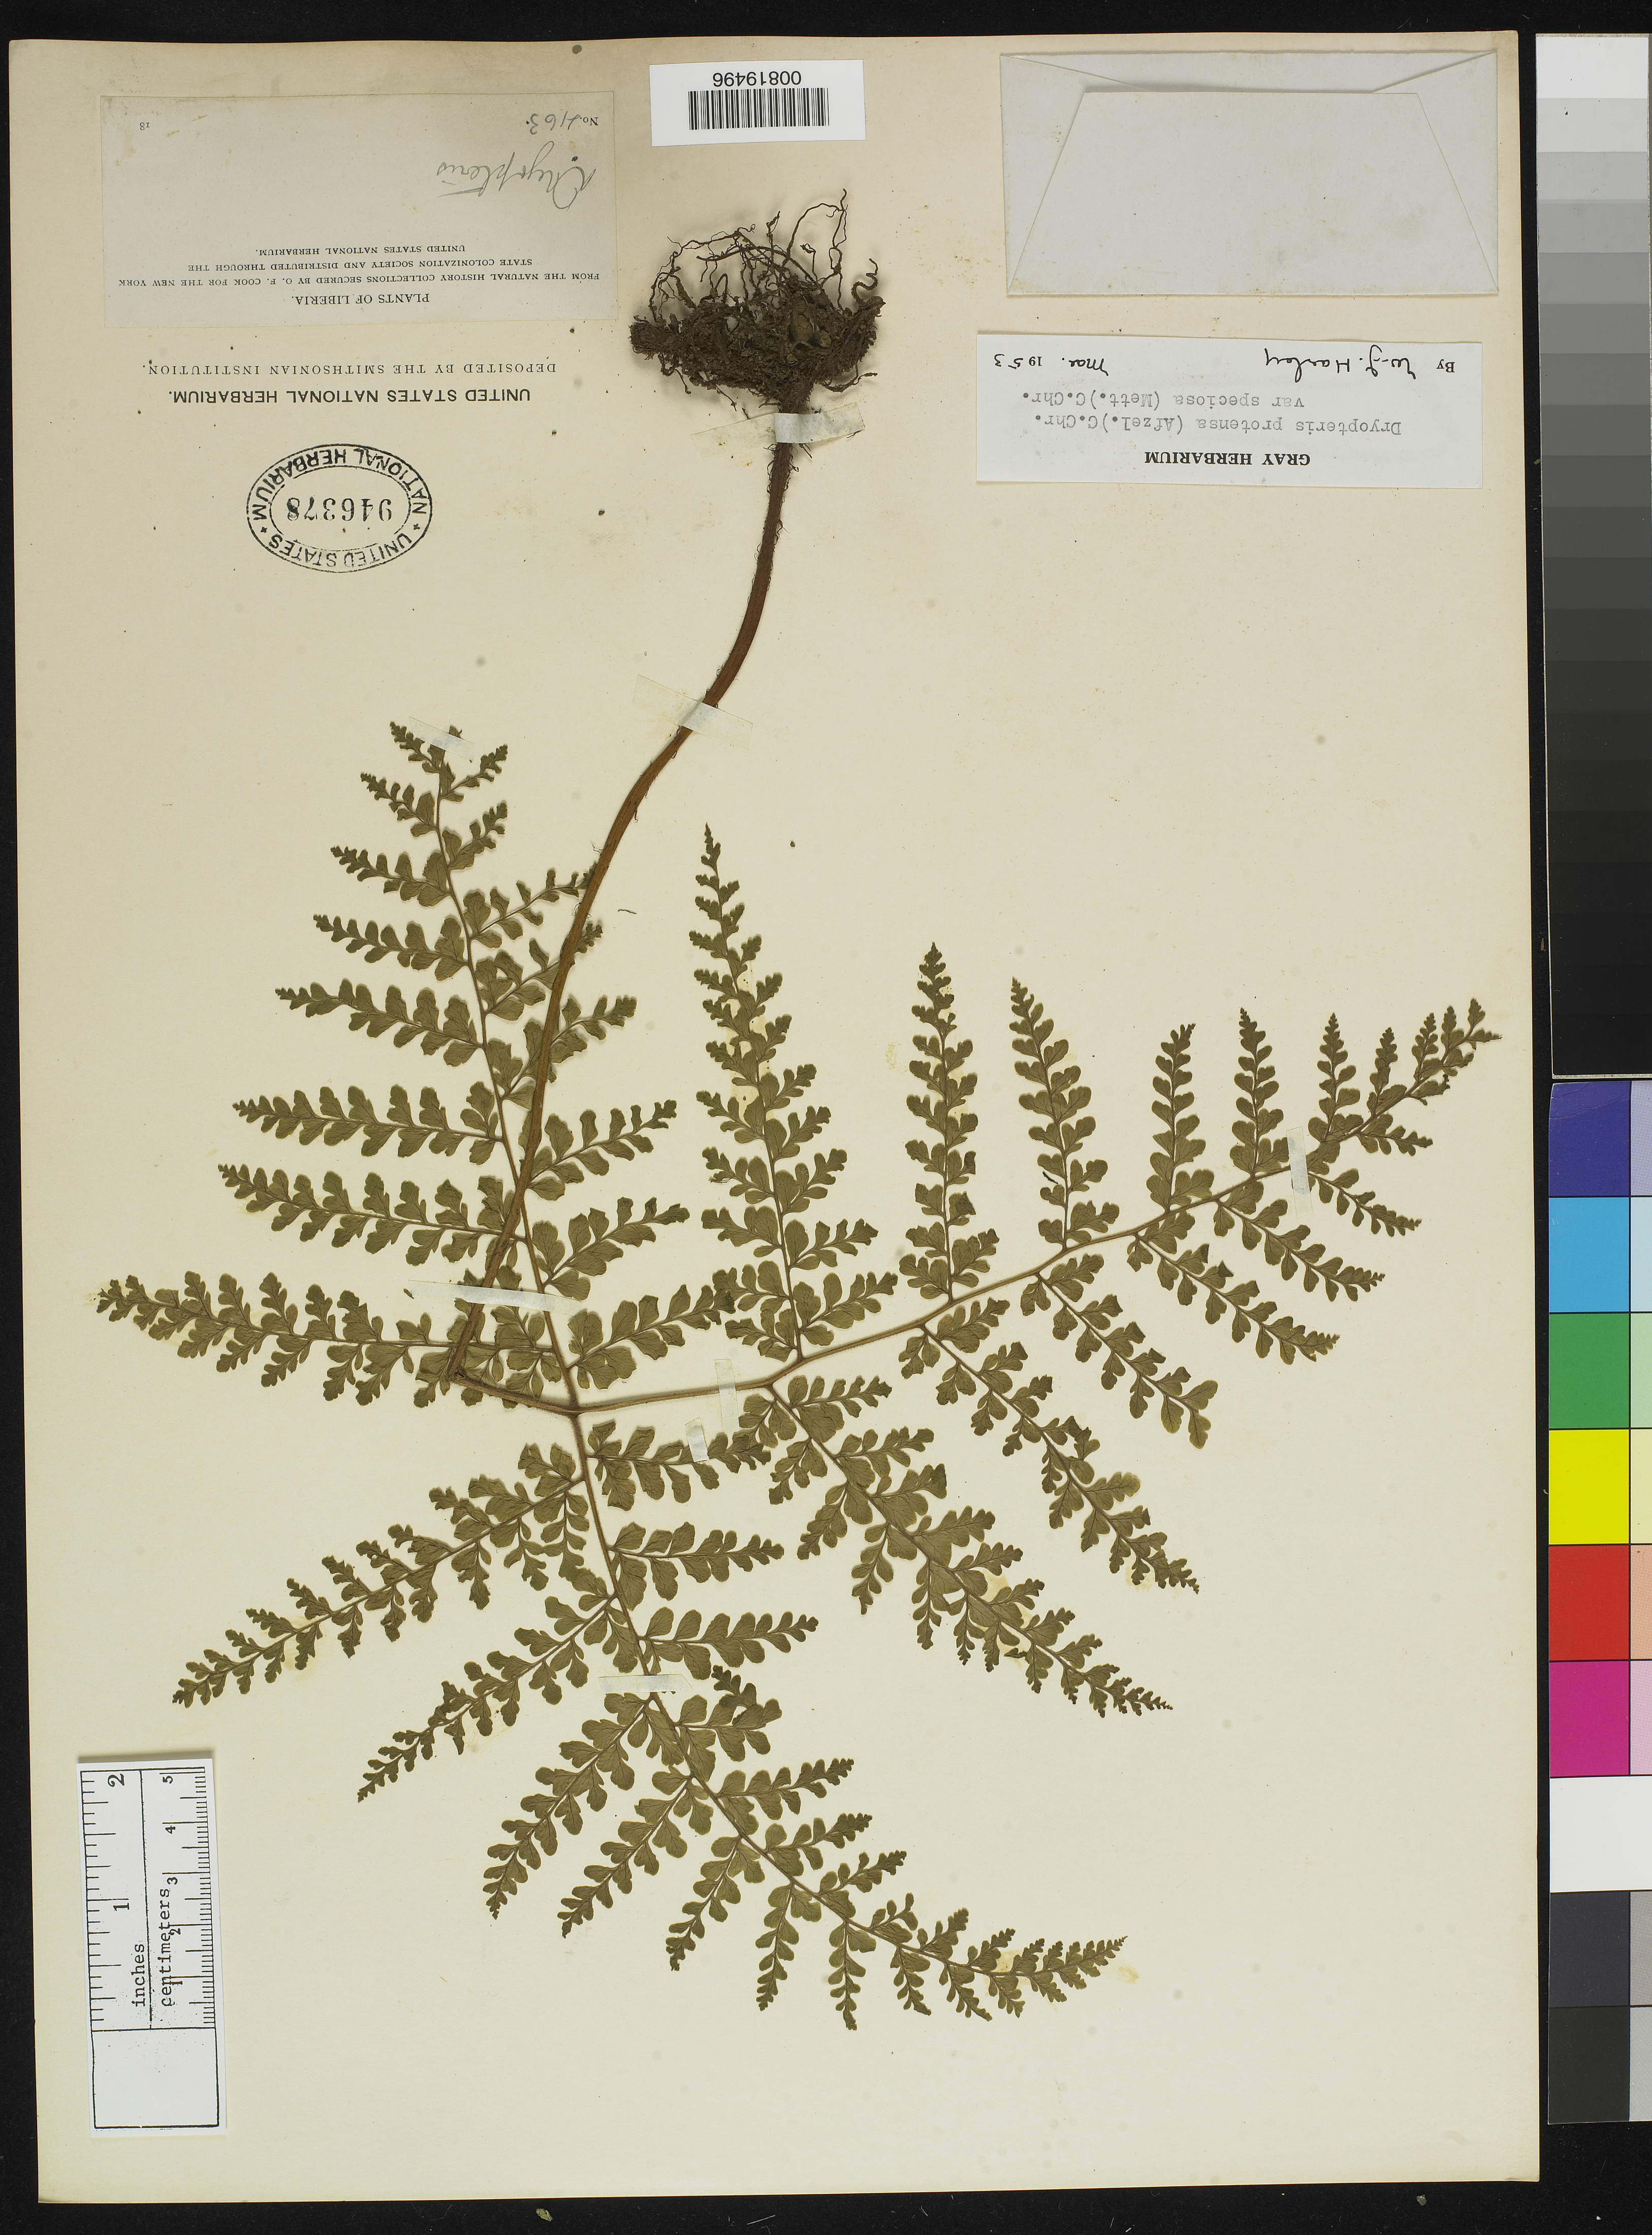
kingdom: Plantae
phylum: Tracheophyta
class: Polypodiopsida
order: Polypodiales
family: Tectariaceae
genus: Triplophyllum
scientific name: Triplophyllum speciosum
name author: (Mett. ex Kuhn)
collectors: O. F. Cook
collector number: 463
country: Liberia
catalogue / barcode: US 946378